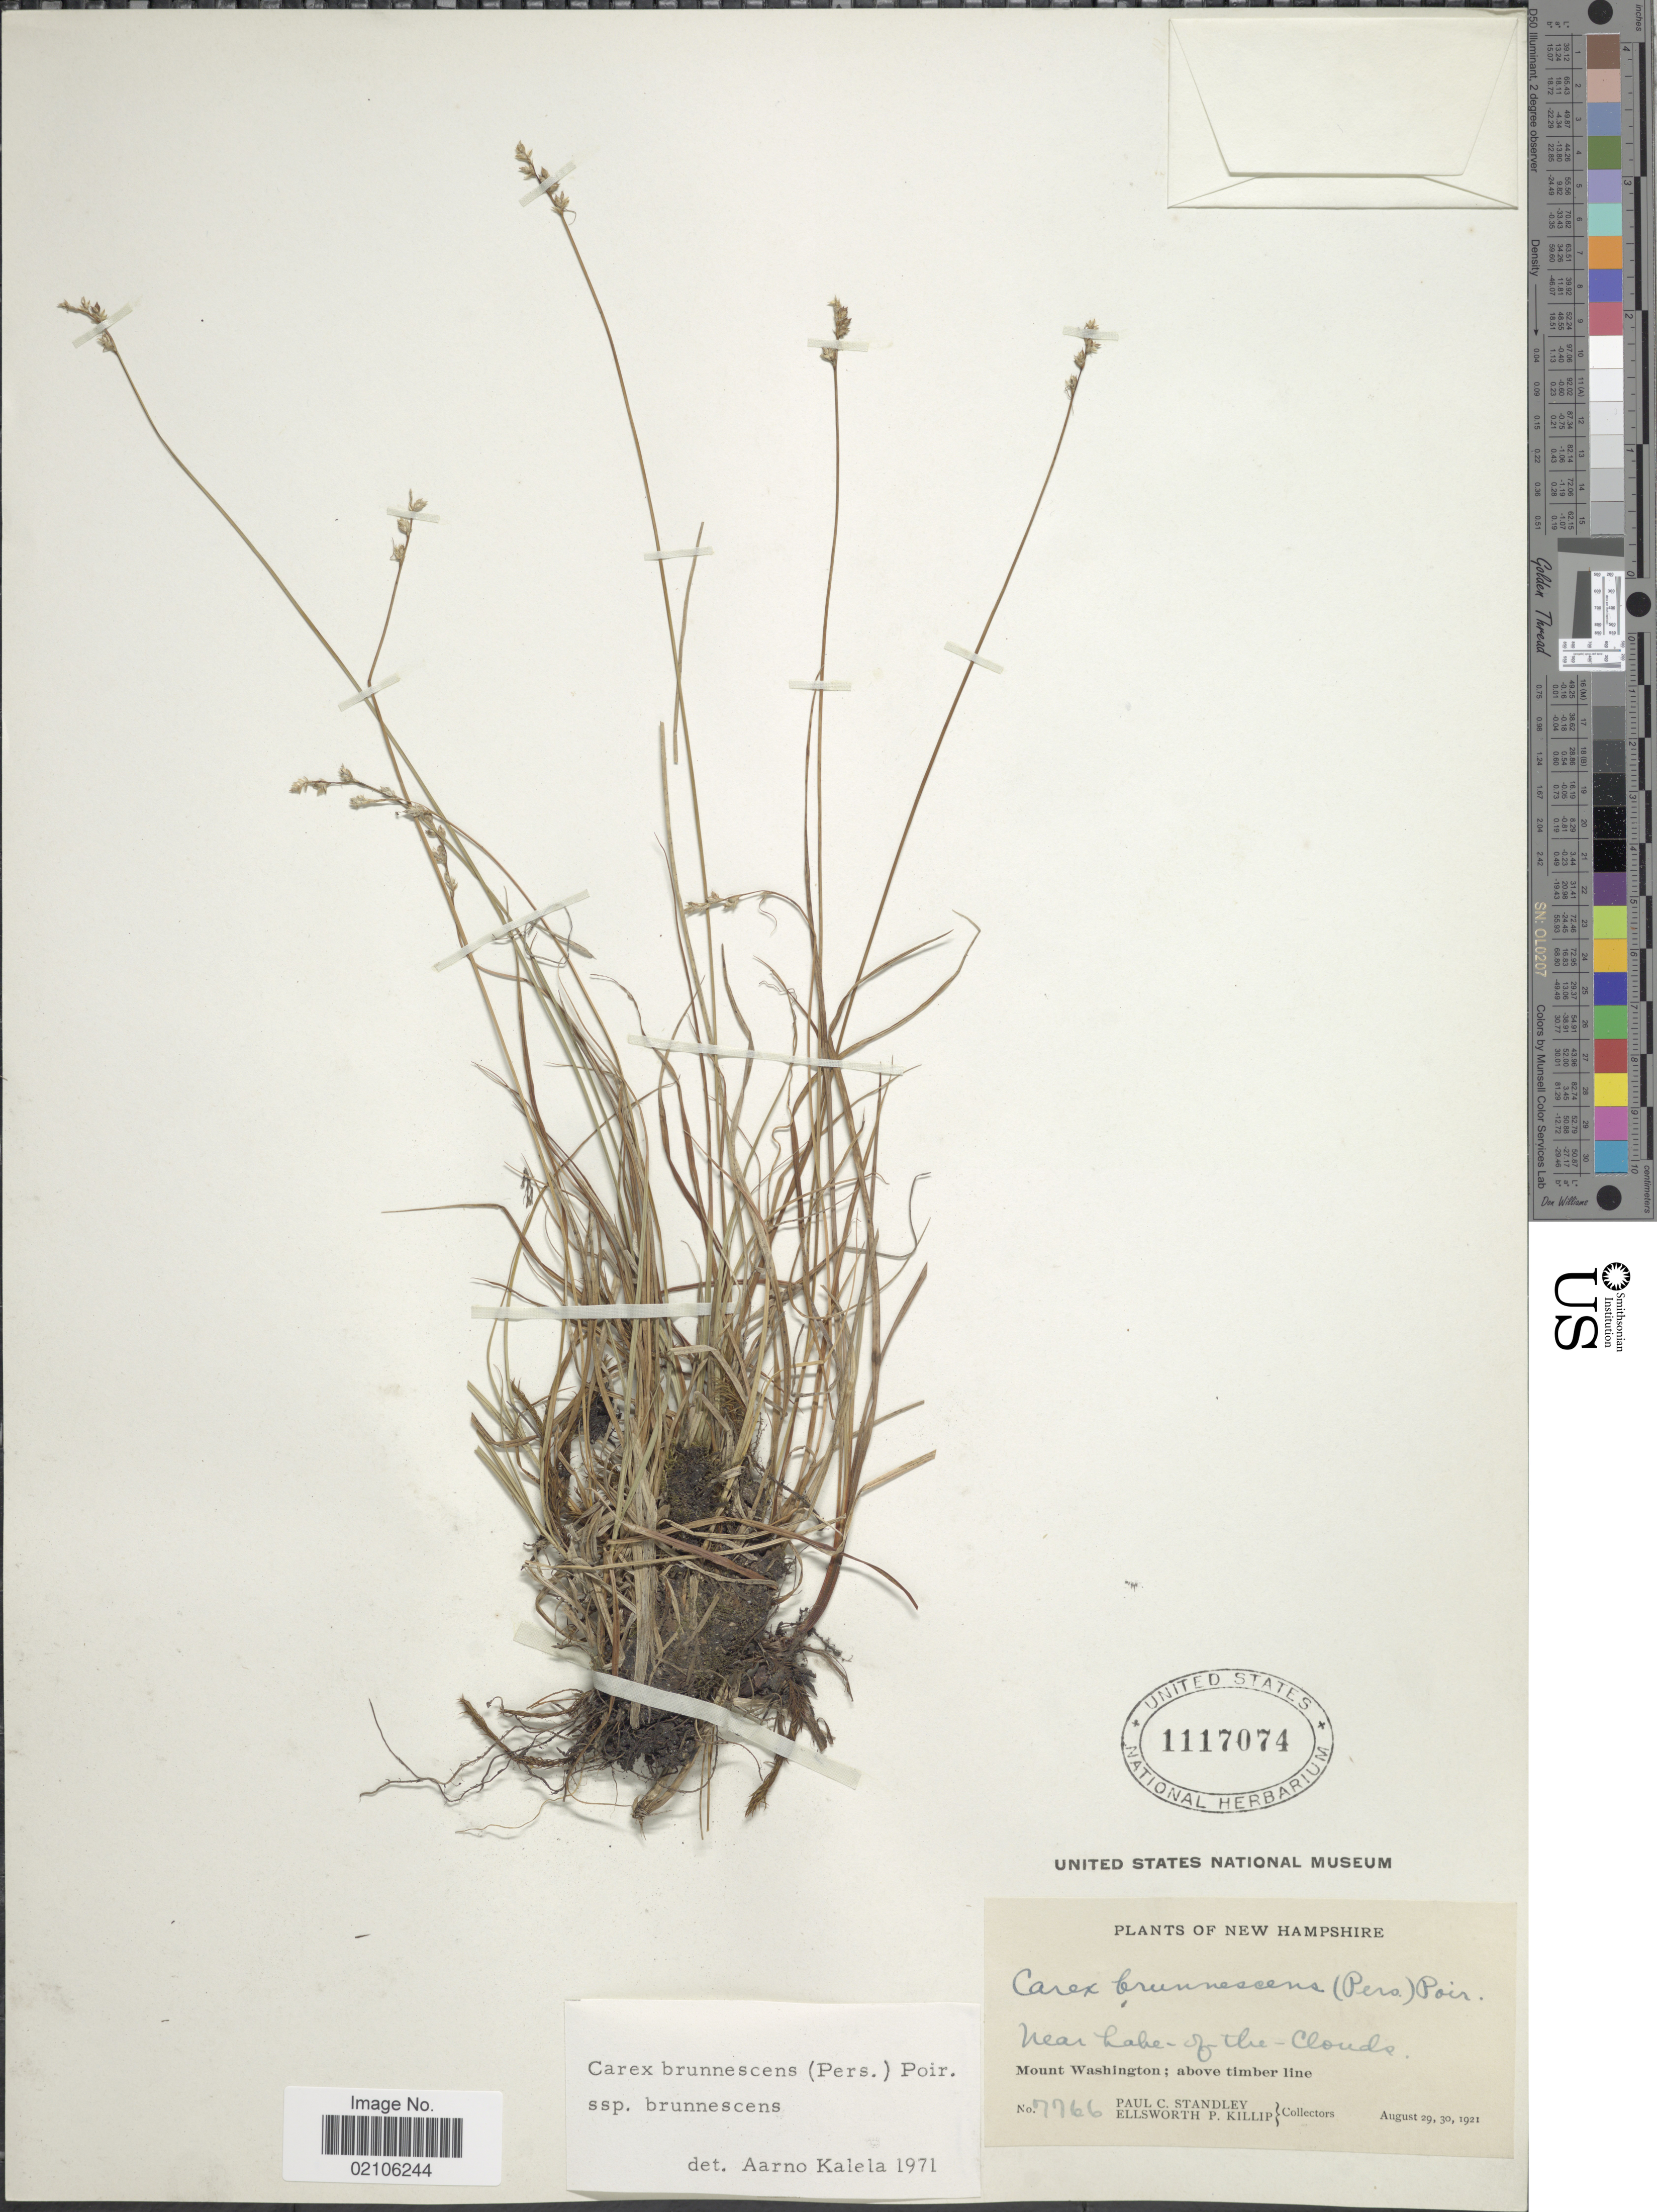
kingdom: Plantae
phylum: Tracheophyta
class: Liliopsida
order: Poales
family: Cyperaceae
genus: Carex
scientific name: Carex brunnescens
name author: (Pers.) Poir.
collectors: P. C. Standley & E. P. Killip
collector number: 7766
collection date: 1921-08-29/1921-08-30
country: United States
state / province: New Hampshire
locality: Near Lake- of the-clouds, Mount Washington: above timber line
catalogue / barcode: US 1117074